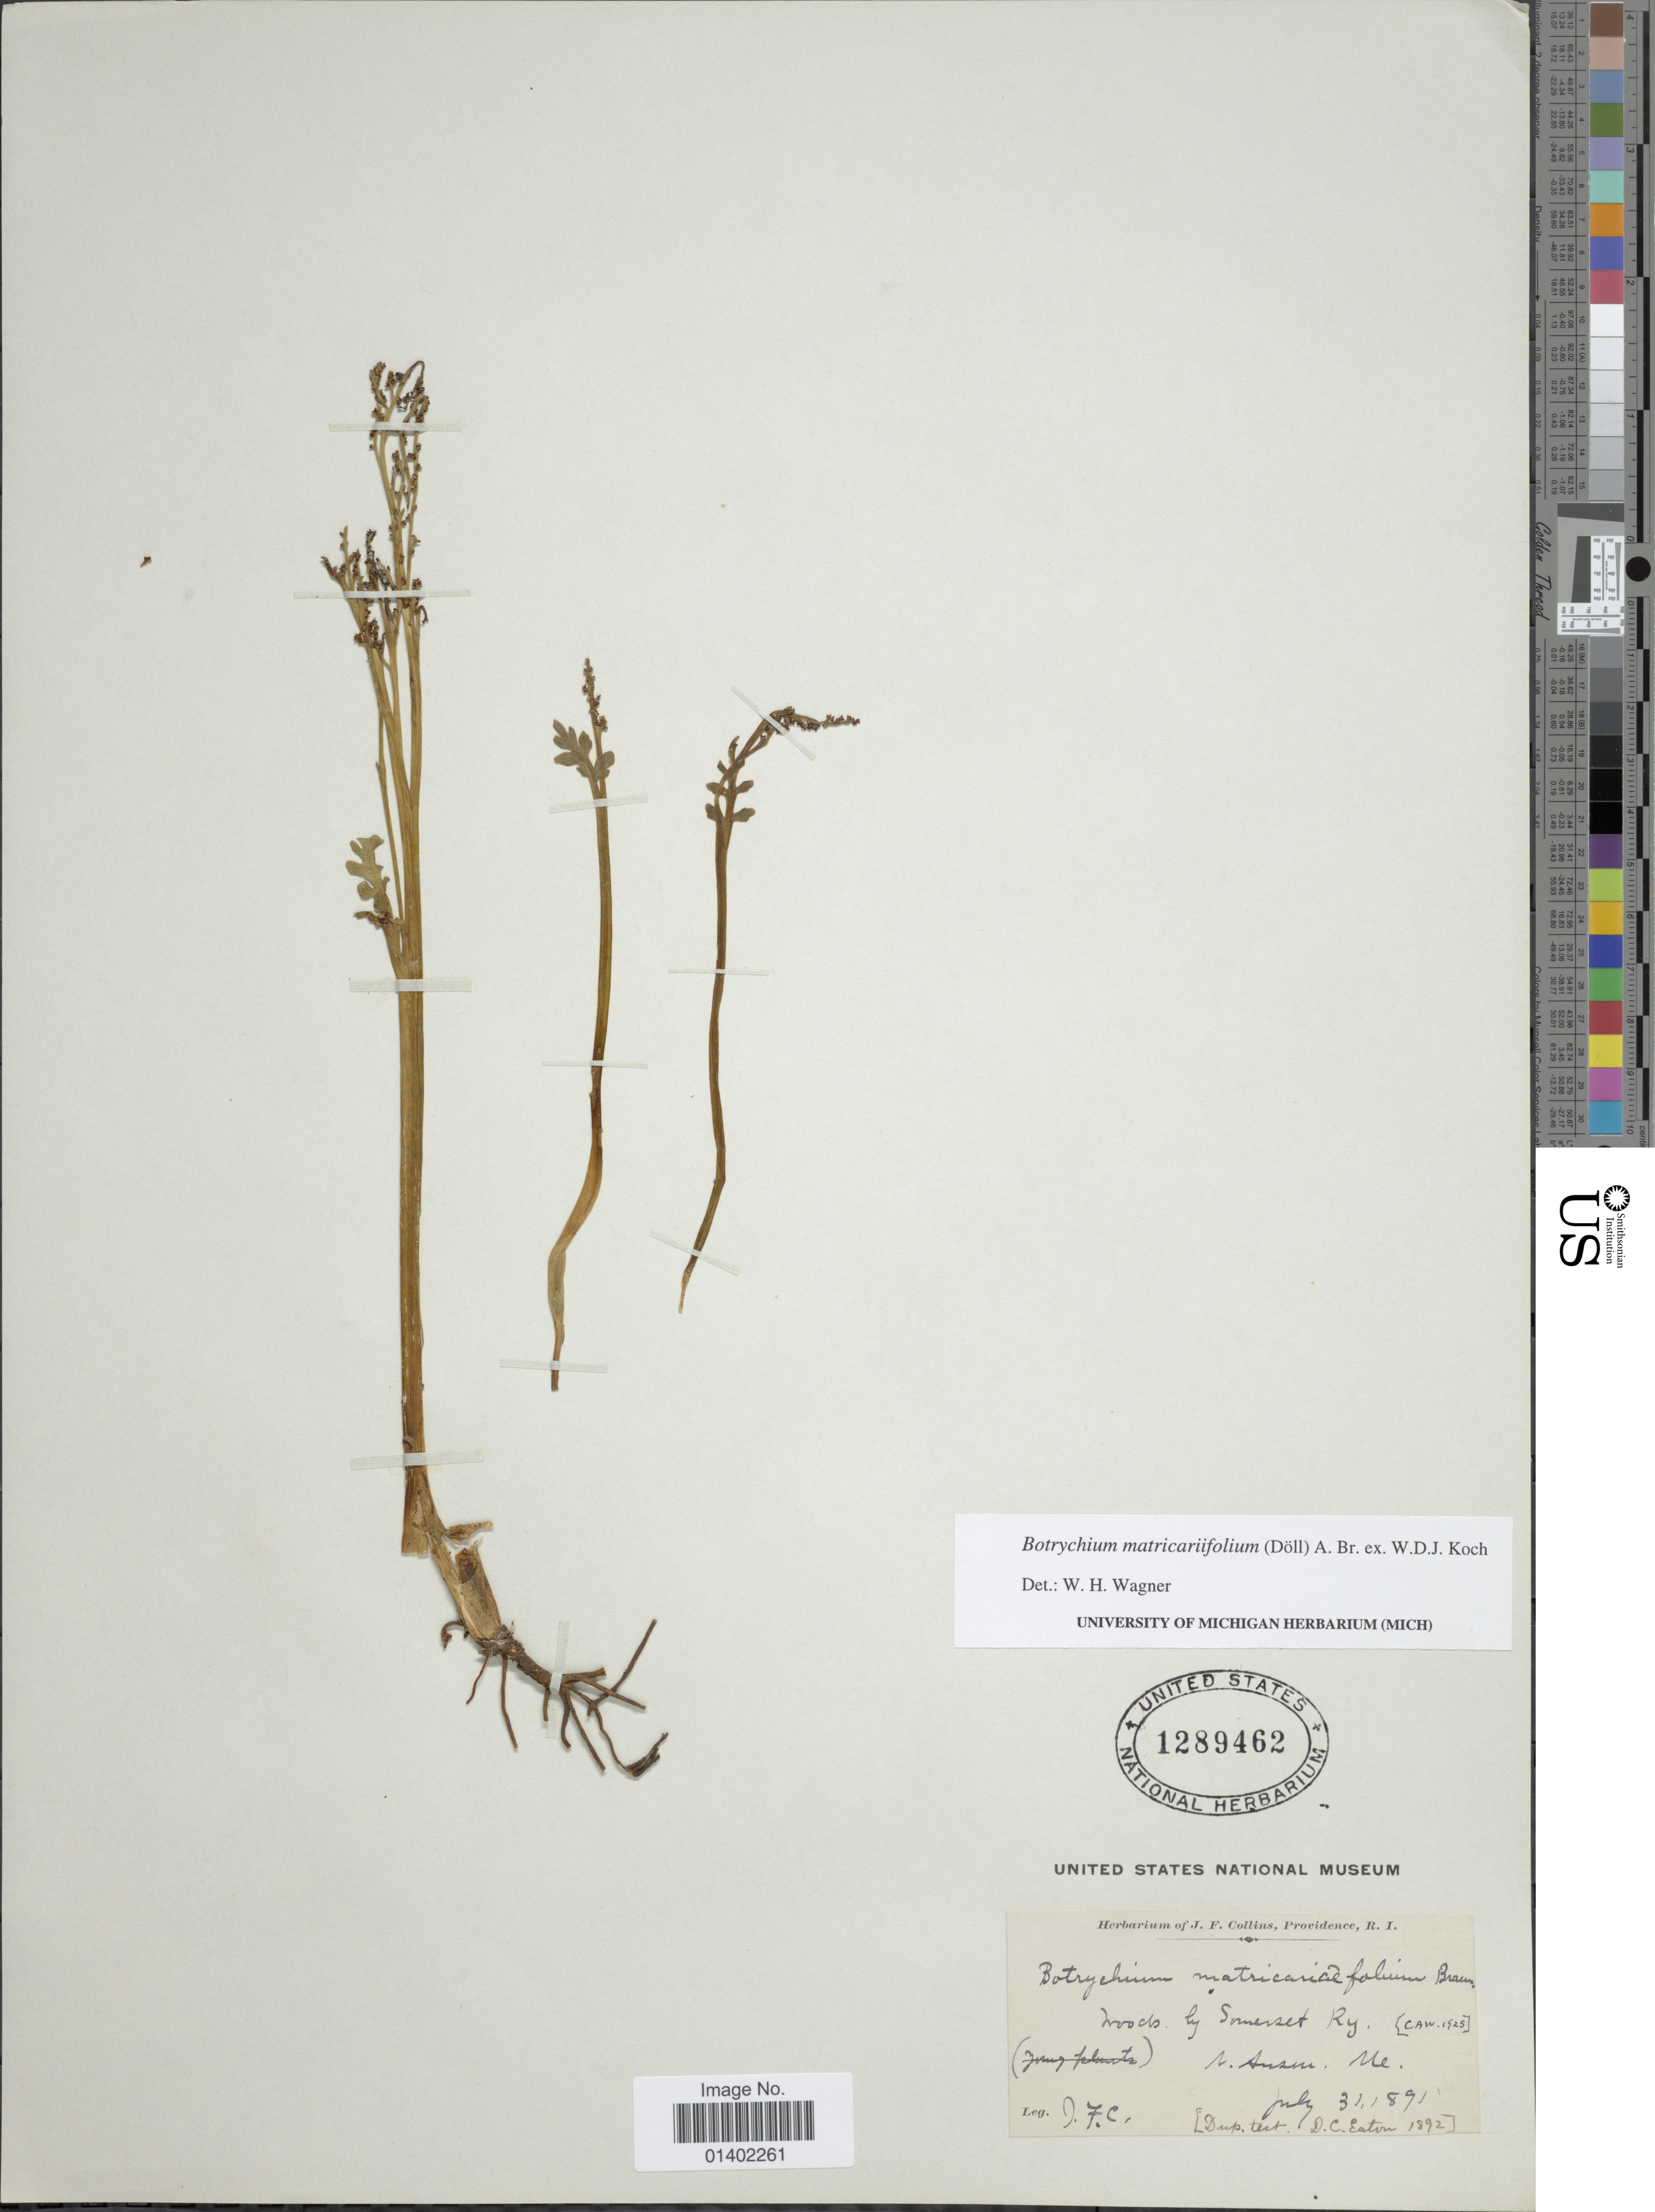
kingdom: Plantae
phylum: Tracheophyta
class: Polypodiopsida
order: Ophioglossales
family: Ophioglossaceae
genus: Botrychium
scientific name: Botrychium matricariifolium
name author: (A. Braun ex Dowell) A. Braun ex Koch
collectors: J. Collins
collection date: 1891-07-31/1892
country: United States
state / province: Maine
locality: Woods by Somerset Ry., N. Amson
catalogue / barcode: US 1289462